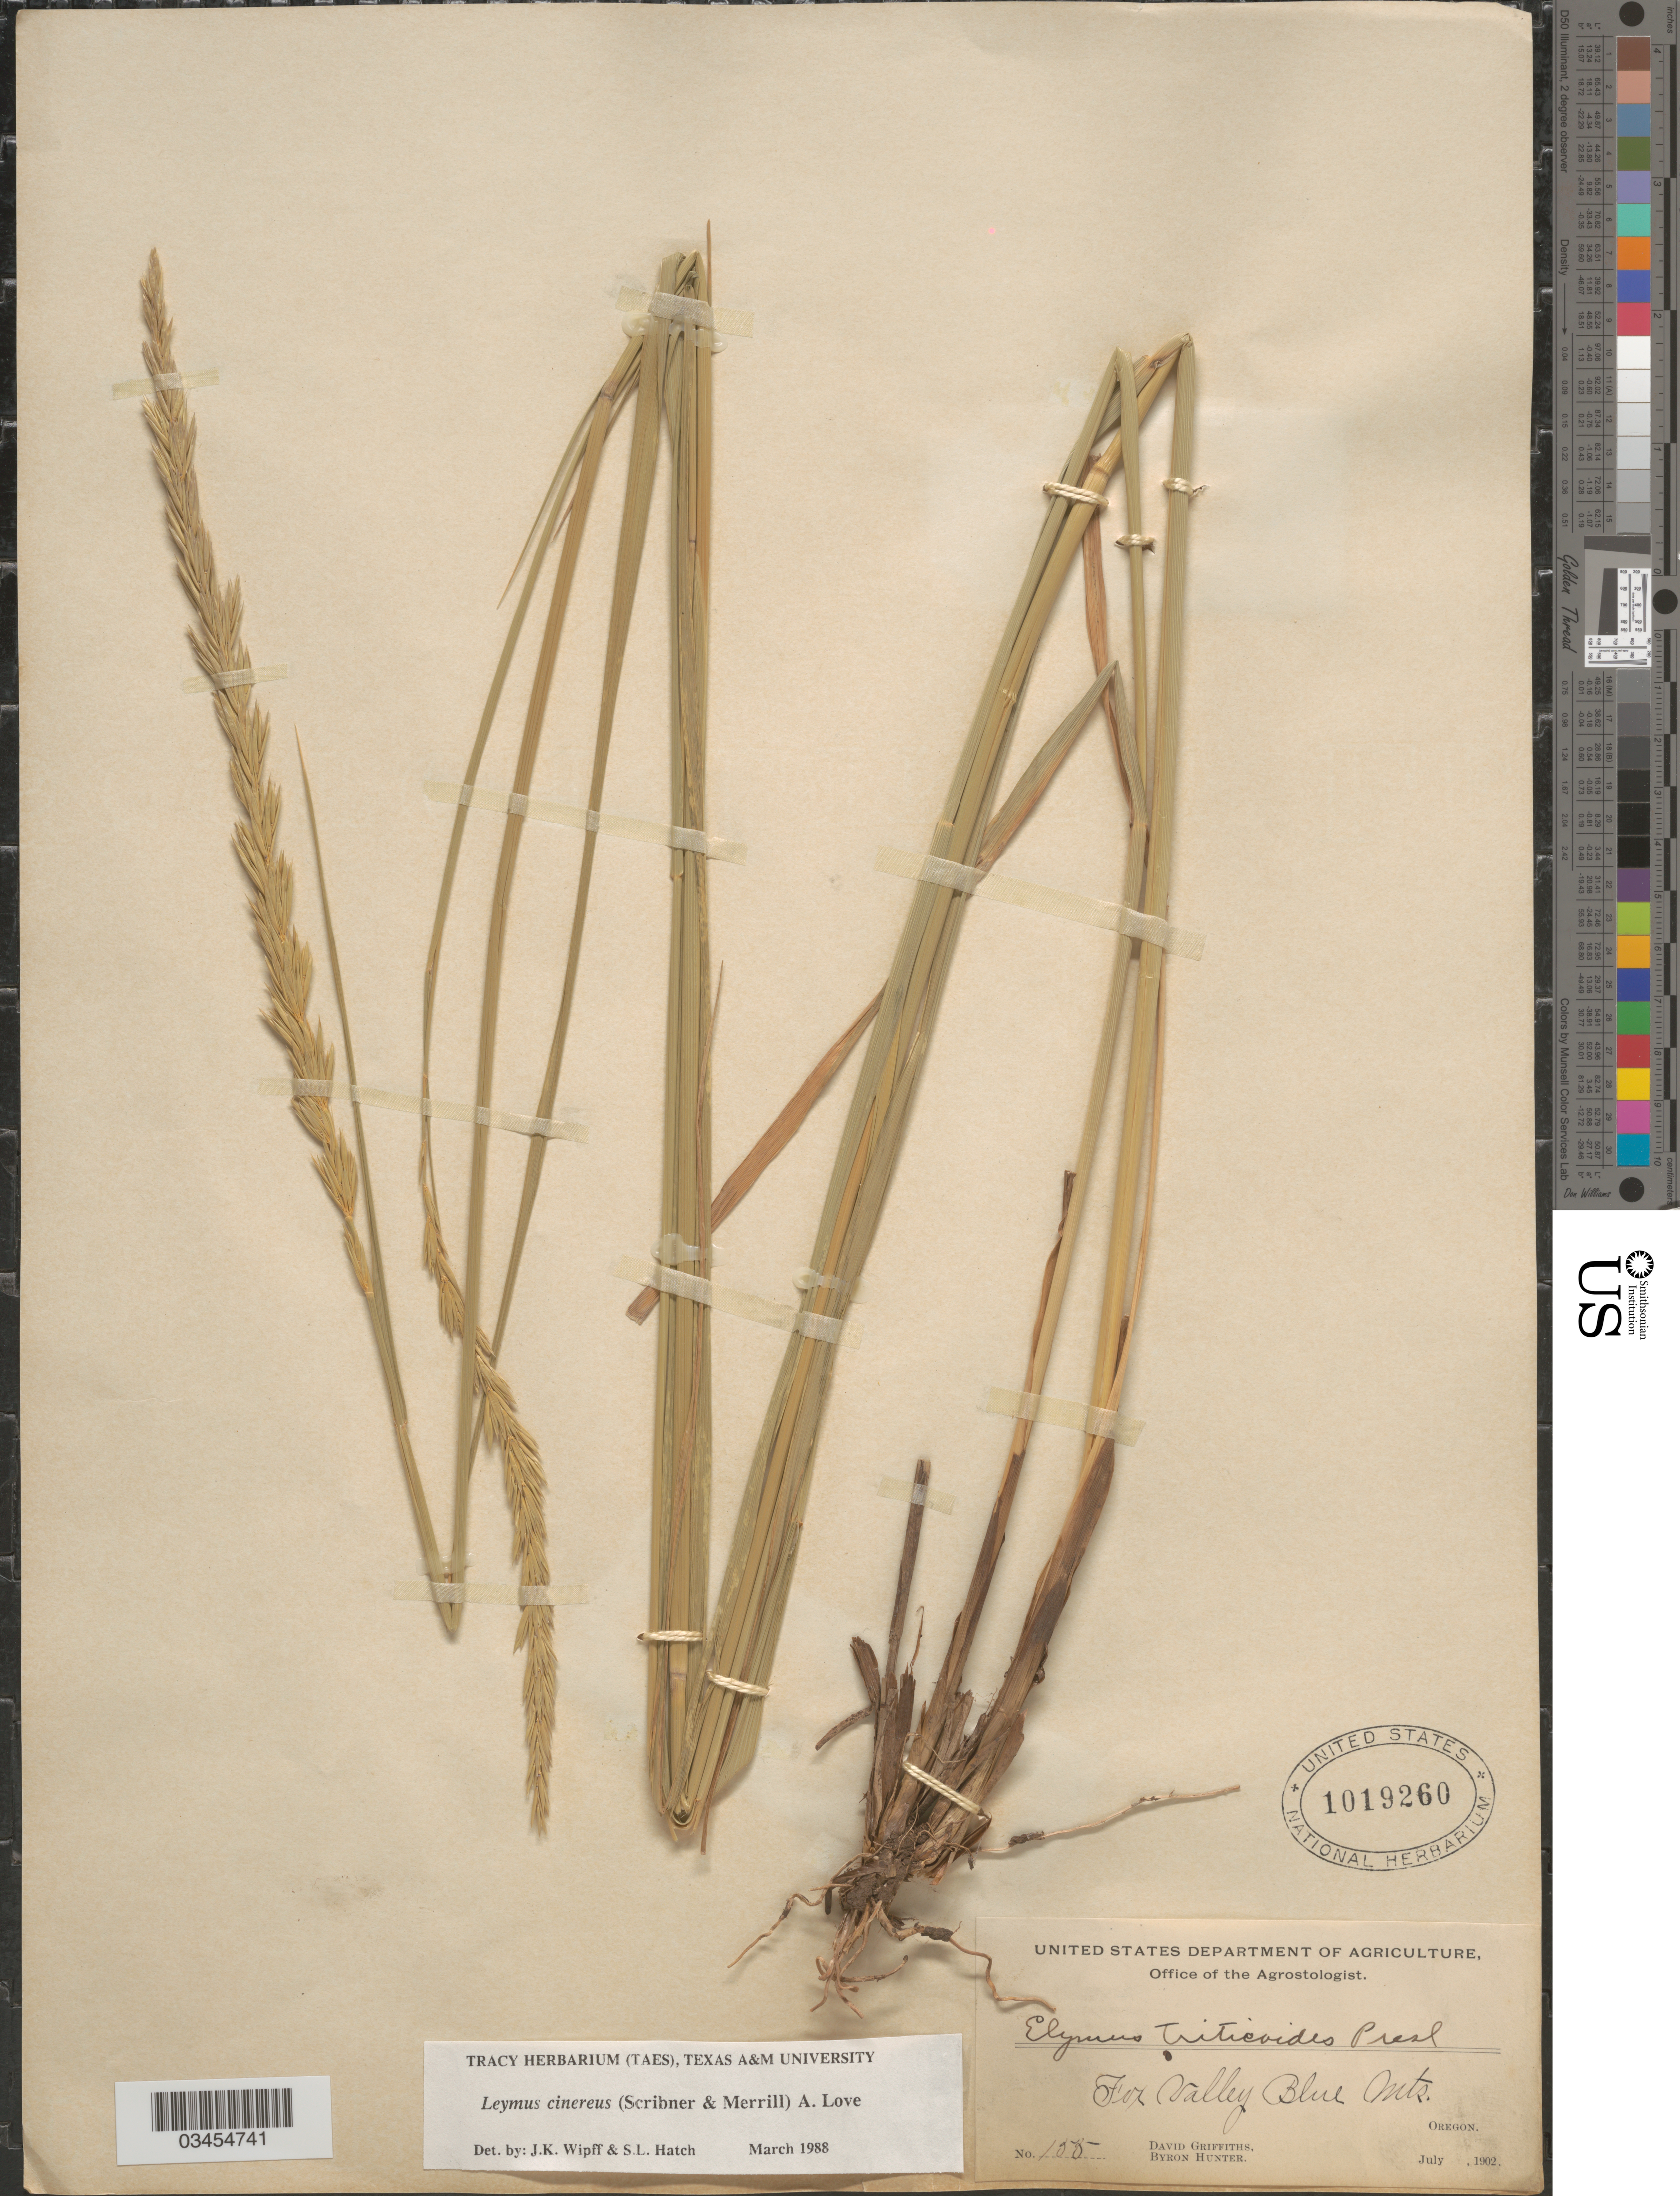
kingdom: Plantae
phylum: Tracheophyta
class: Liliopsida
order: Poales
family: Poaceae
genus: Leymus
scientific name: Leymus cinereus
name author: (Scribn. & Merr.) Á. Löve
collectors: D. Griffiths & B. Hunter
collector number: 155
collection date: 1902-07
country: United States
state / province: Oregon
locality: Fox Valley Blue Mts.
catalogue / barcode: US 1019260